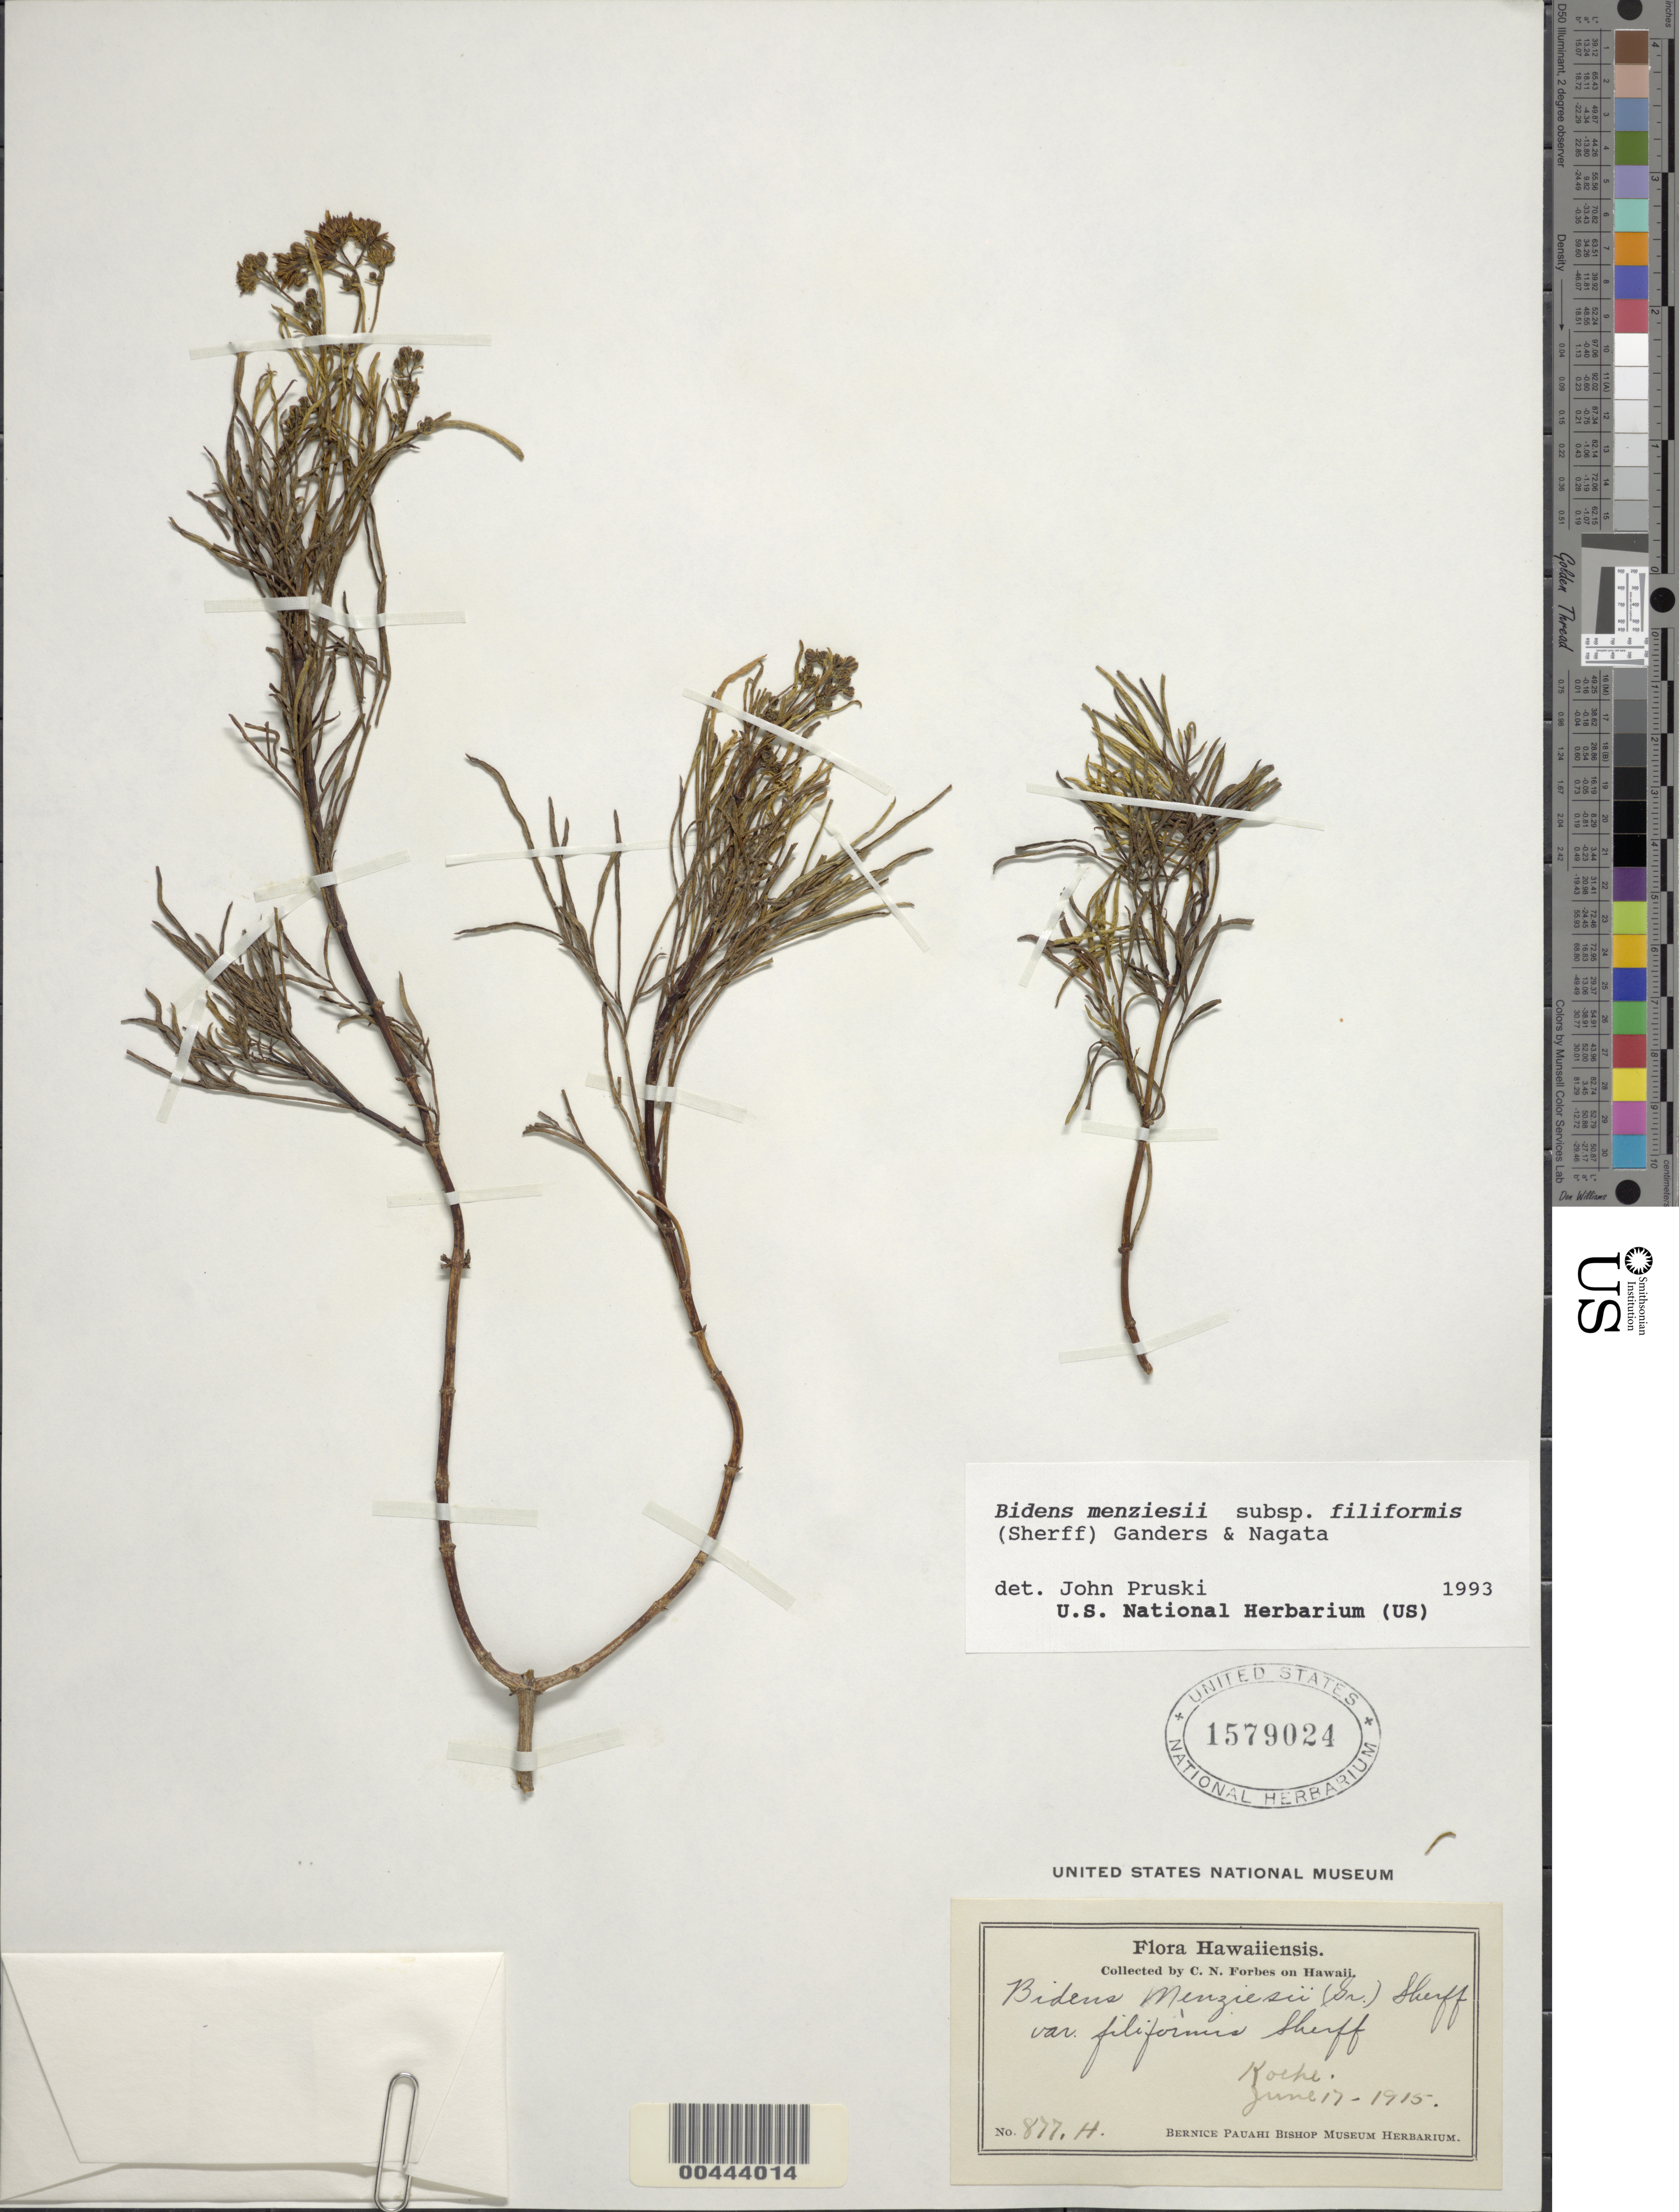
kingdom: Plantae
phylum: Tracheophyta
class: Magnoliopsida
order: Asterales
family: Asteraceae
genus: Bidens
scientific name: Bidens menziesii subsp. filiformis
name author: (Sherff) Ganders & Nagata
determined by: Pruski, J. F.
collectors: C. N. Forbes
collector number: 877.H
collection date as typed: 17 Jun 1915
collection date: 1915-06-17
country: United States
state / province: Hawaii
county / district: Hawaii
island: Hawaii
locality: Koehe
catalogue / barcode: US 1579024